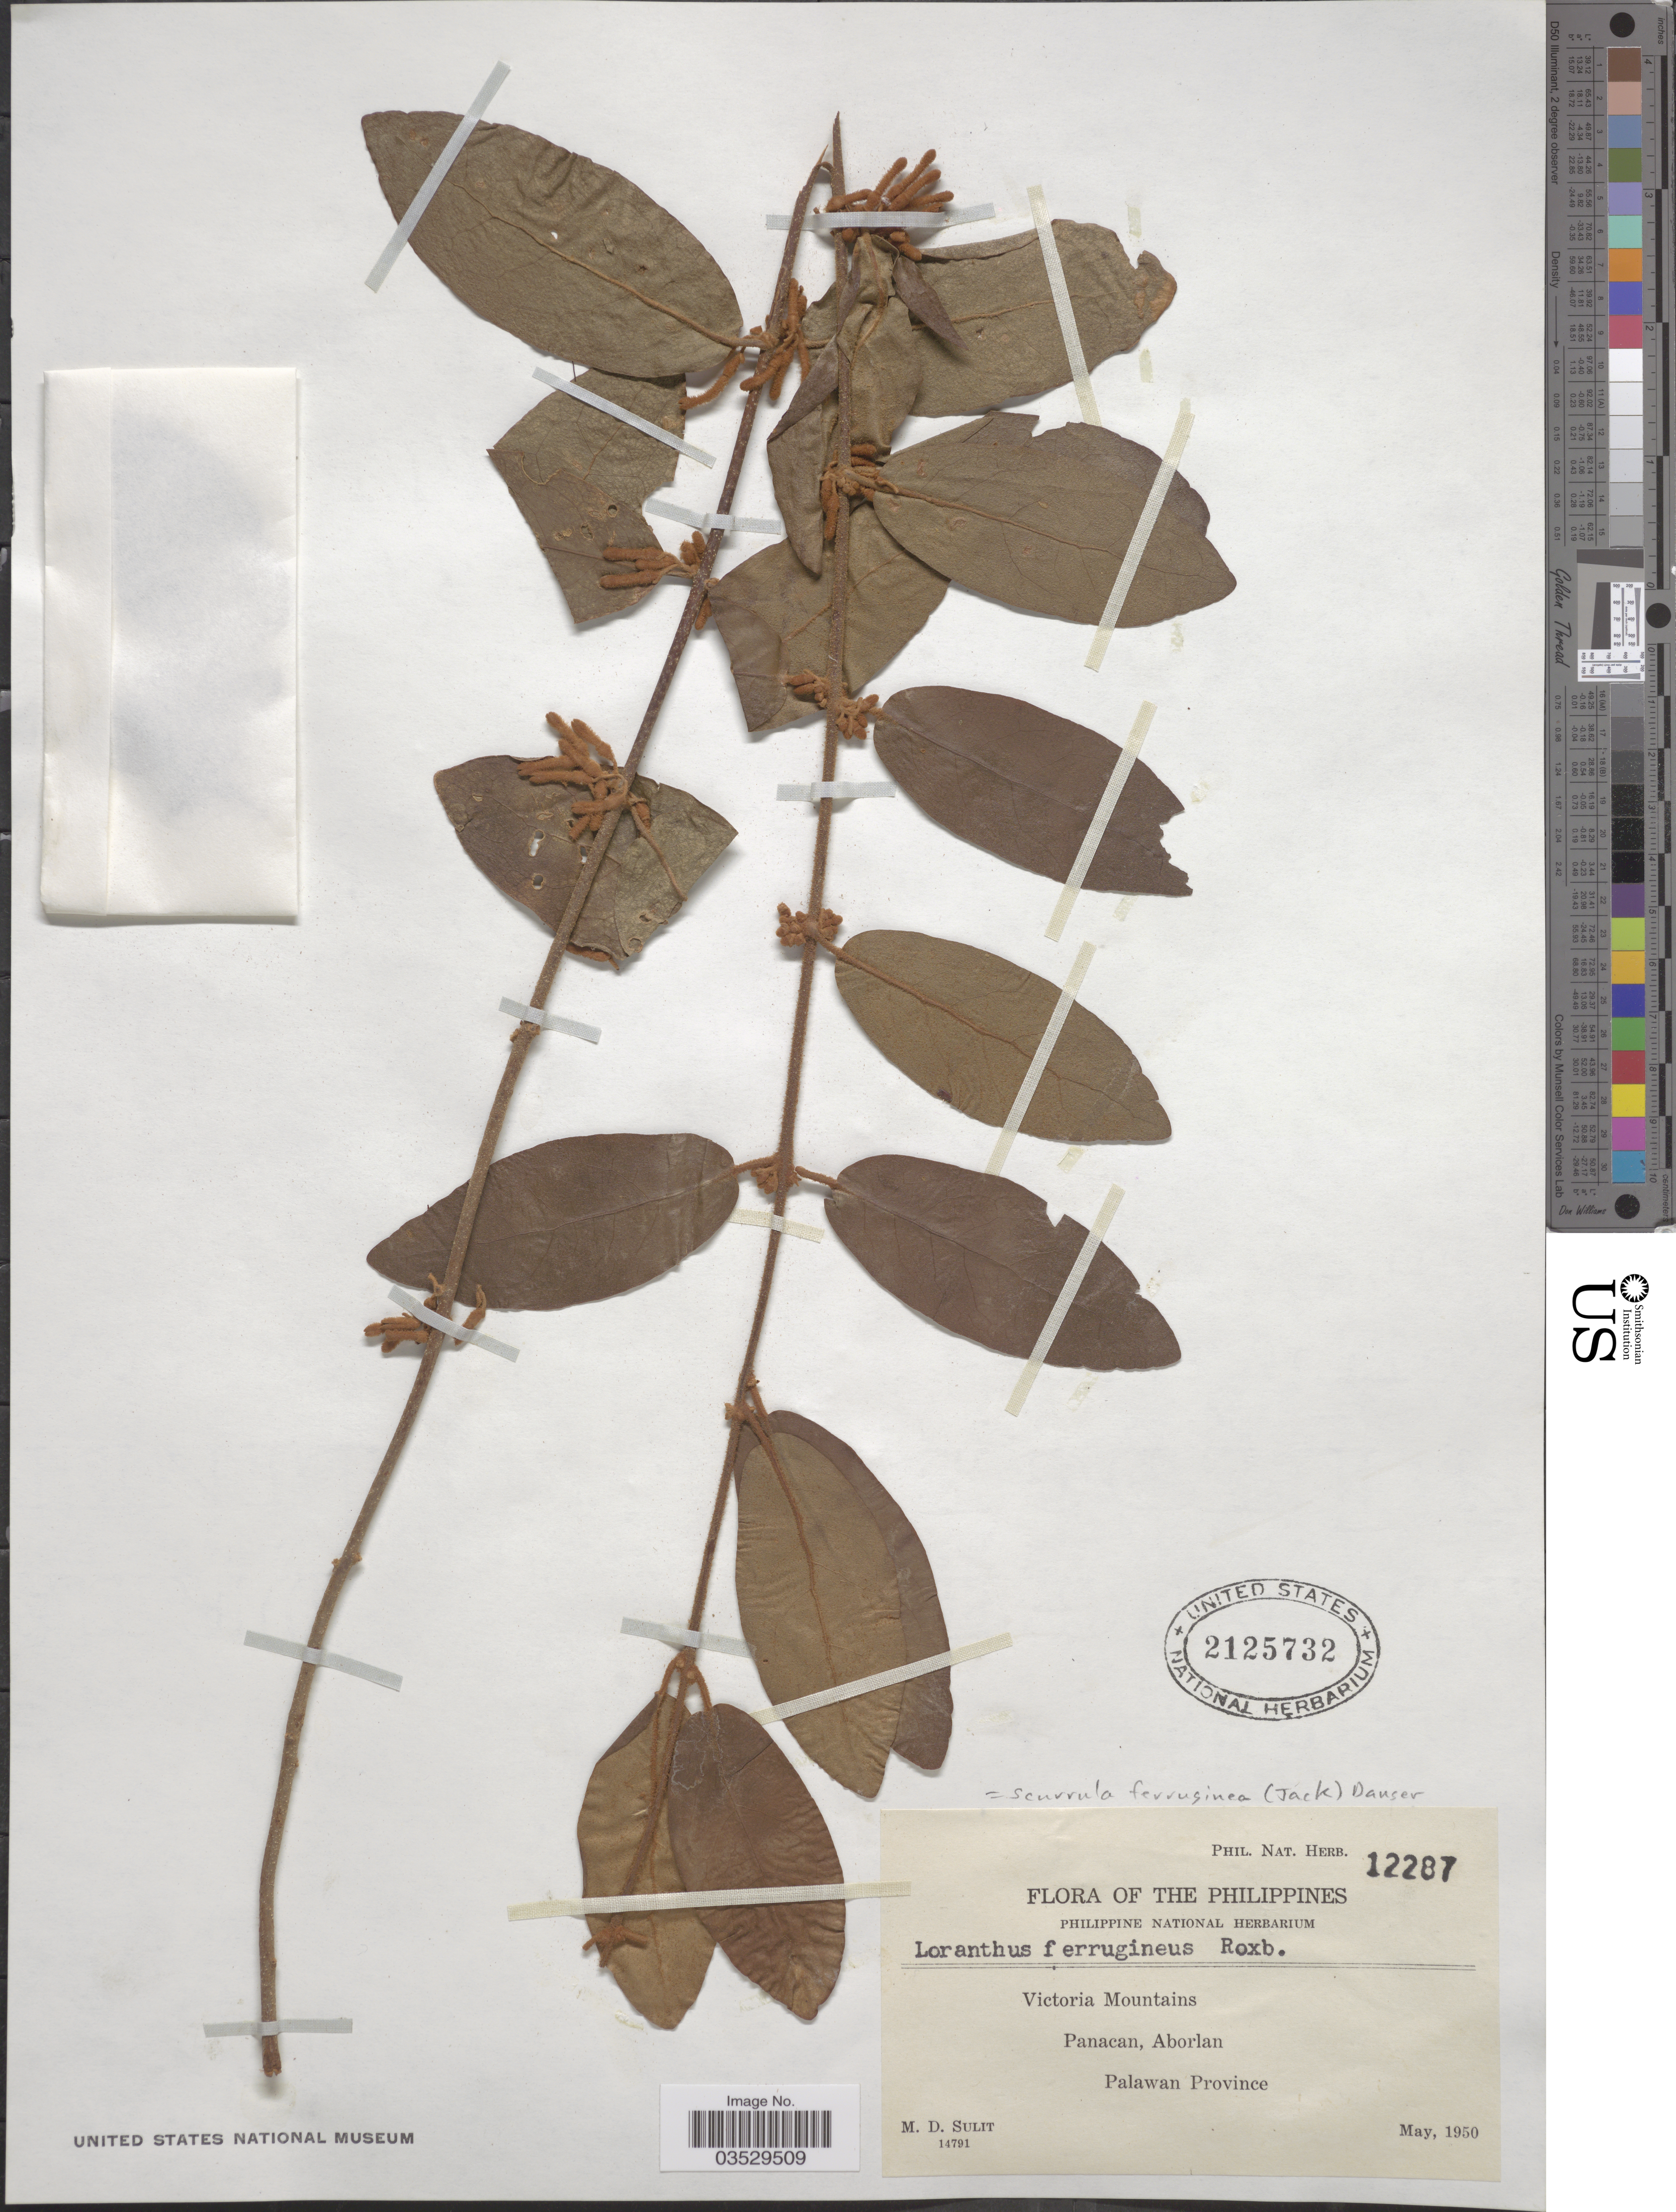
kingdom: Plantae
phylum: Tracheophyta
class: Magnoliopsida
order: Santalales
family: Loranthaceae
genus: Scurrula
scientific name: Scurrula ferruginea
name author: (Jack) Danser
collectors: M. Sulit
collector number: Phil. Nat. Herb. 12287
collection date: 1950-05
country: Philippines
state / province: Mimaropa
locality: Victoria Mountains. Panacan, Aborlan. Palawan Province.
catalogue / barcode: US 2125732